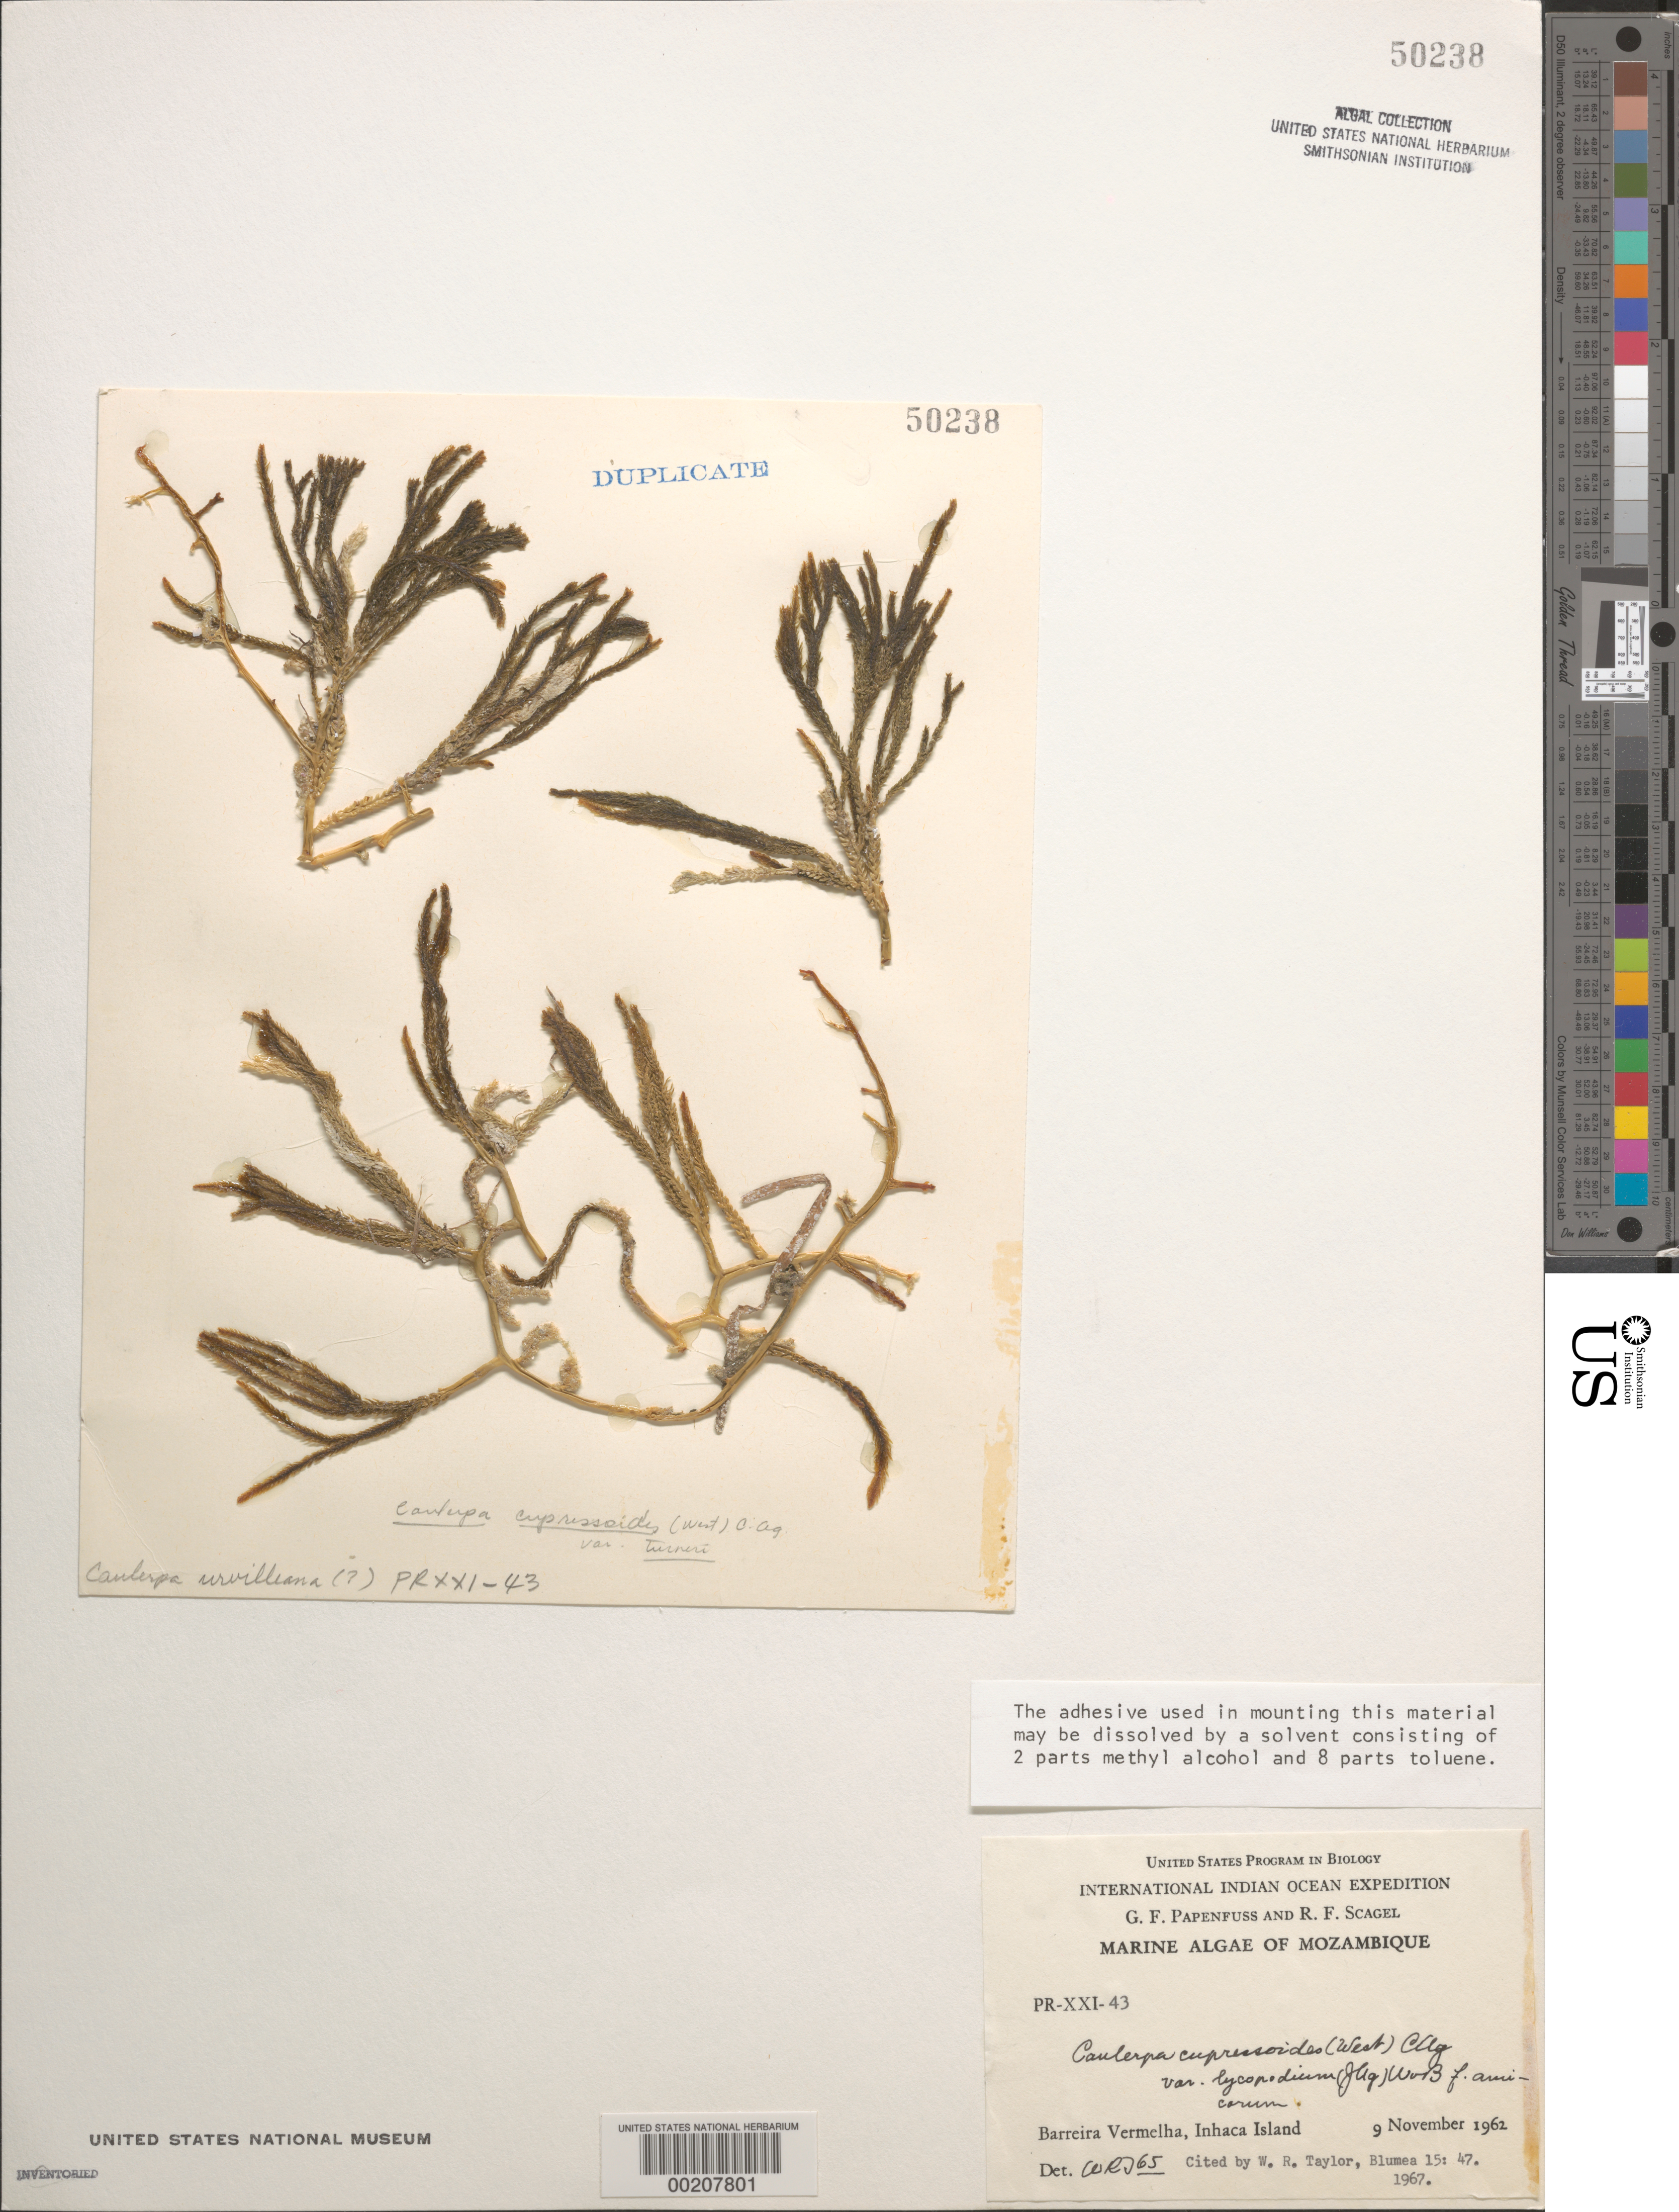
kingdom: Plantae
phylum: Chlorophyta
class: Ulvophyceae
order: Bryopsidales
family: Caulerpaceae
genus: Caulerpa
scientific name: Caulerpa cupressoides var. lycopodium forma amicorum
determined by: Taylor, William R.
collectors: G. Papenfuss & R. F. Scagel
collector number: PR-XXI-43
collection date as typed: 09 Nov 1962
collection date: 1962-11-09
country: Mozambique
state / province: Maputo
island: Inhaca Island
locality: Barreira Vermelha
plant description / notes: International Indian Ocean Expedition, 1962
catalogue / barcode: US 50238